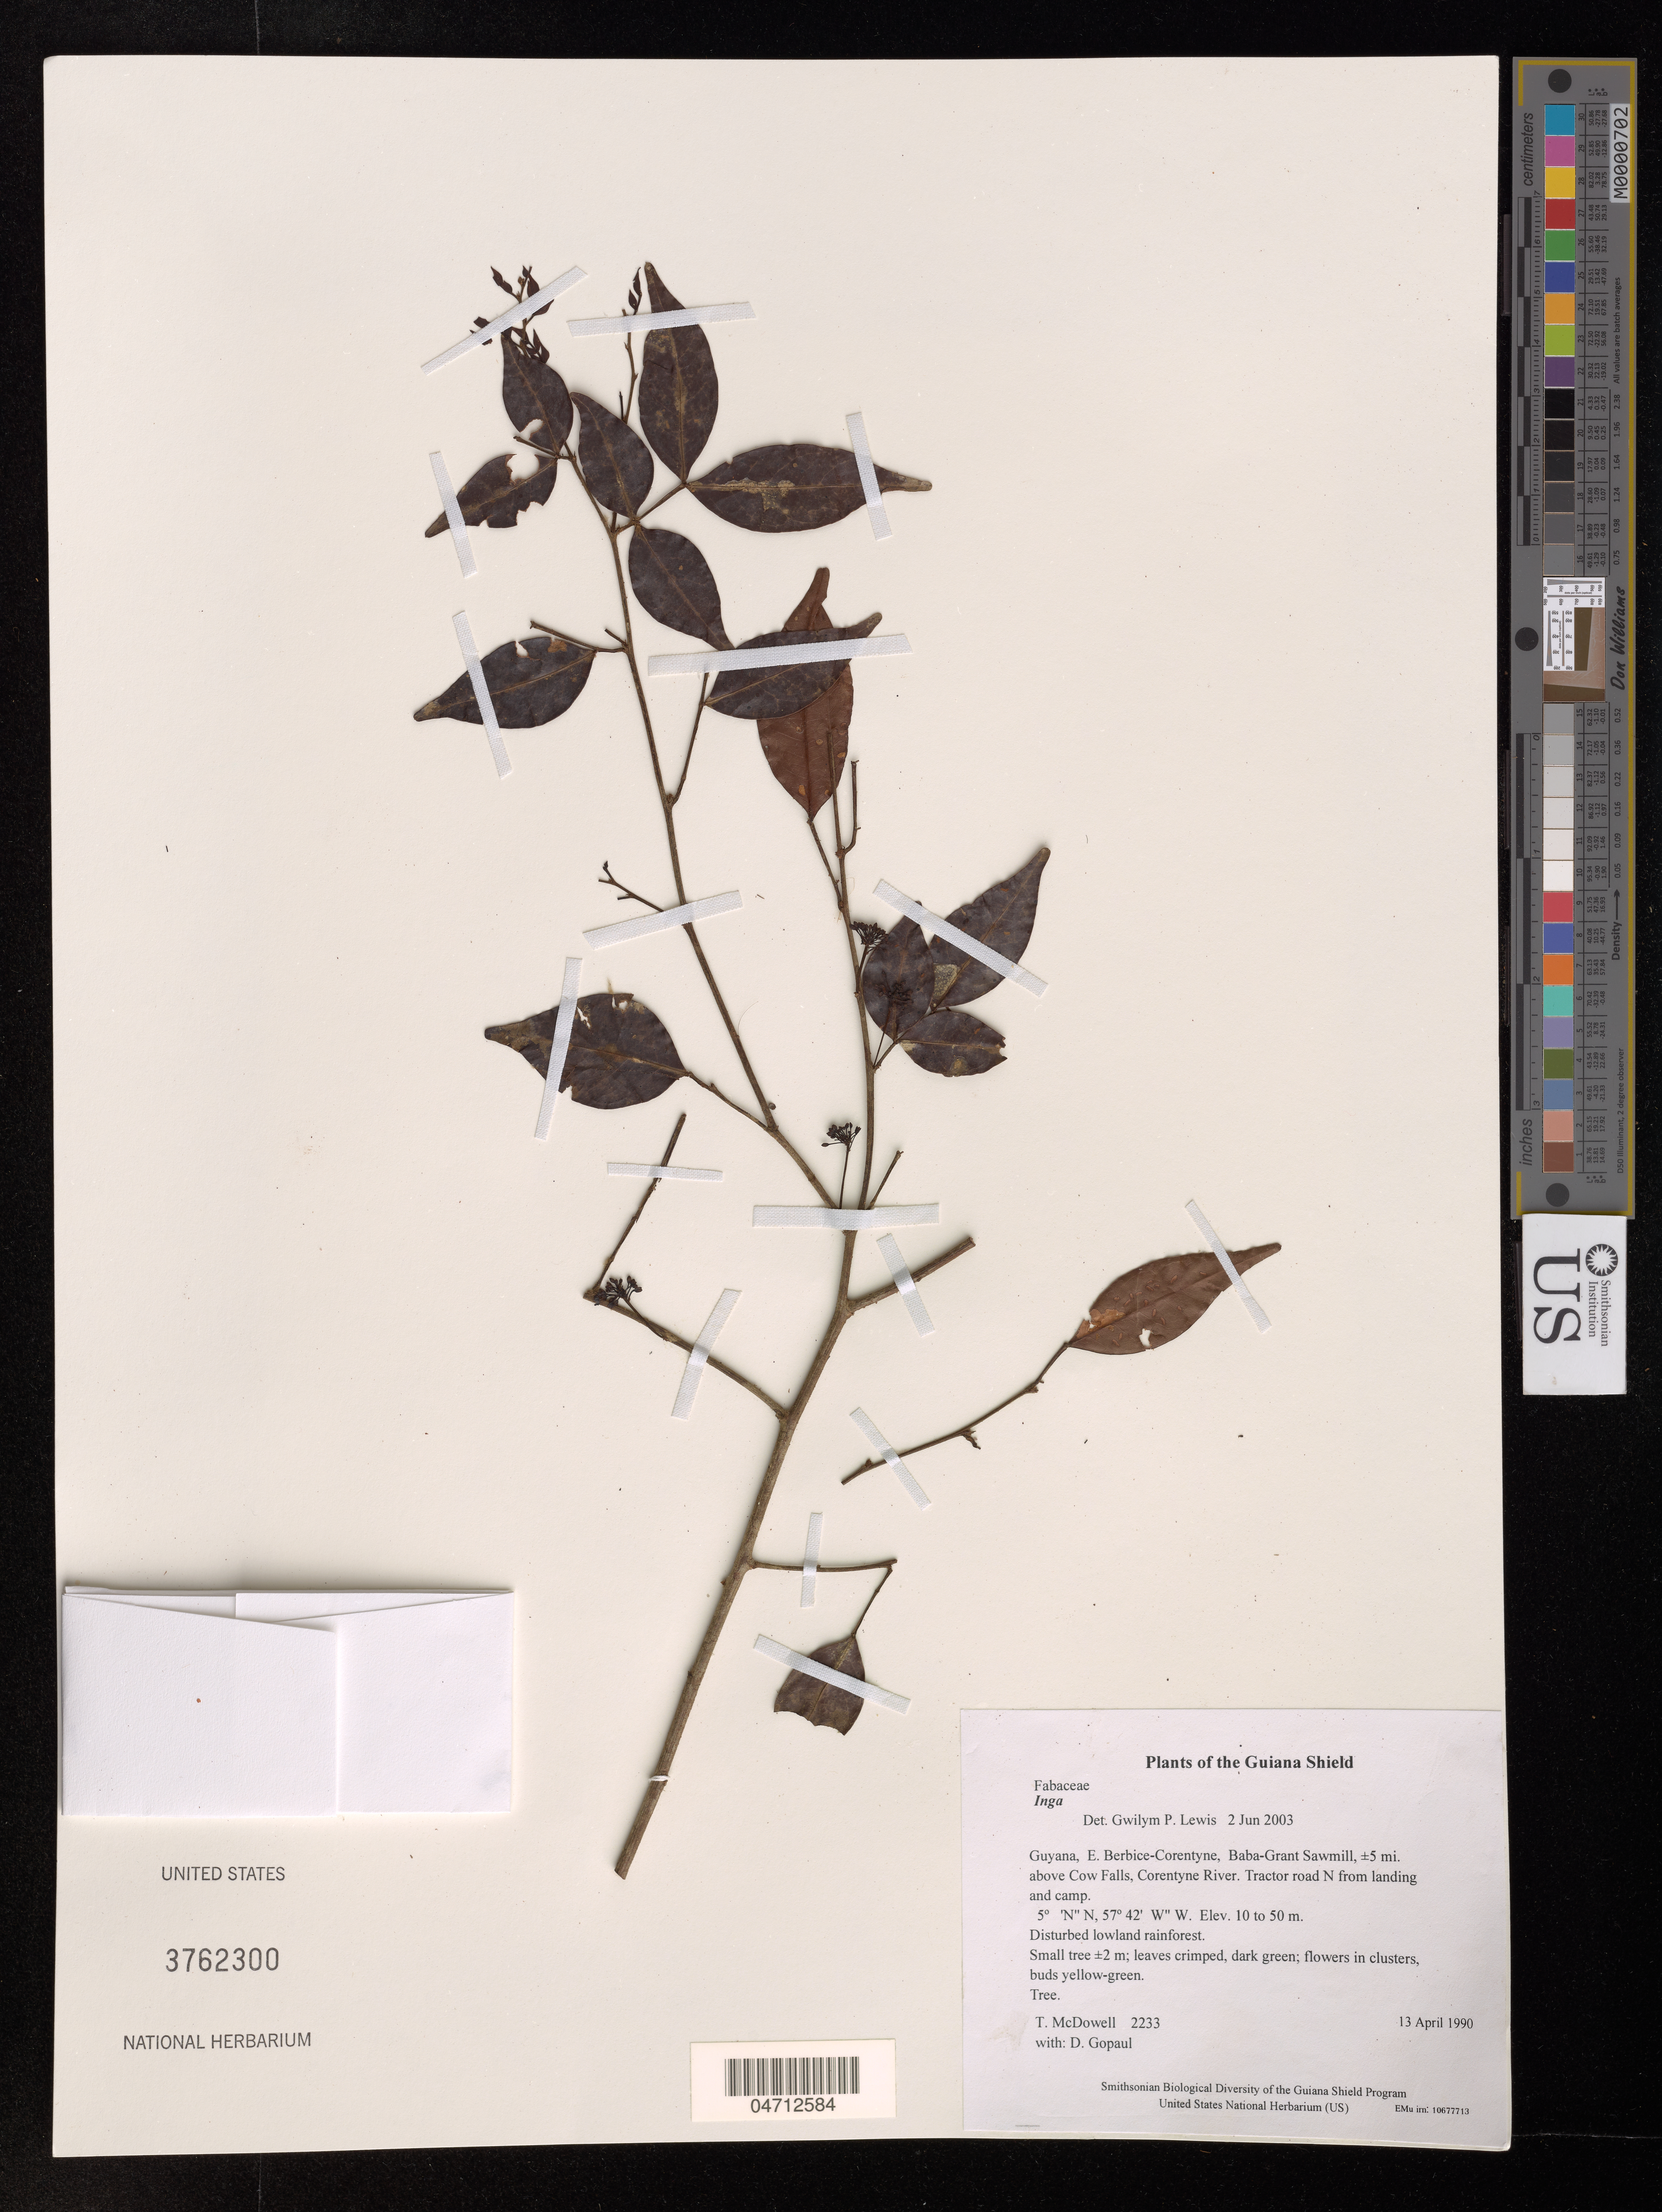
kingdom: Plantae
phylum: Tracheophyta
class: Magnoliopsida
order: Fabales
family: Fabaceae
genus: Inga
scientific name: Inga sp.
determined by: Lewis, Gwilym P.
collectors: T. McDowell & D. Gopaul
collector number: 2233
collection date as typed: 13 April 1990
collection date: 1990-04-13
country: Guyana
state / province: E. Berbice-Corentyne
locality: Baba-Grant Sawmill, ±5 mi. above Cow Falls, Corentyne River. Tractor road N from landing and camp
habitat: Disturbed lowland rainforest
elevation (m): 10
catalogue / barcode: US 3762300